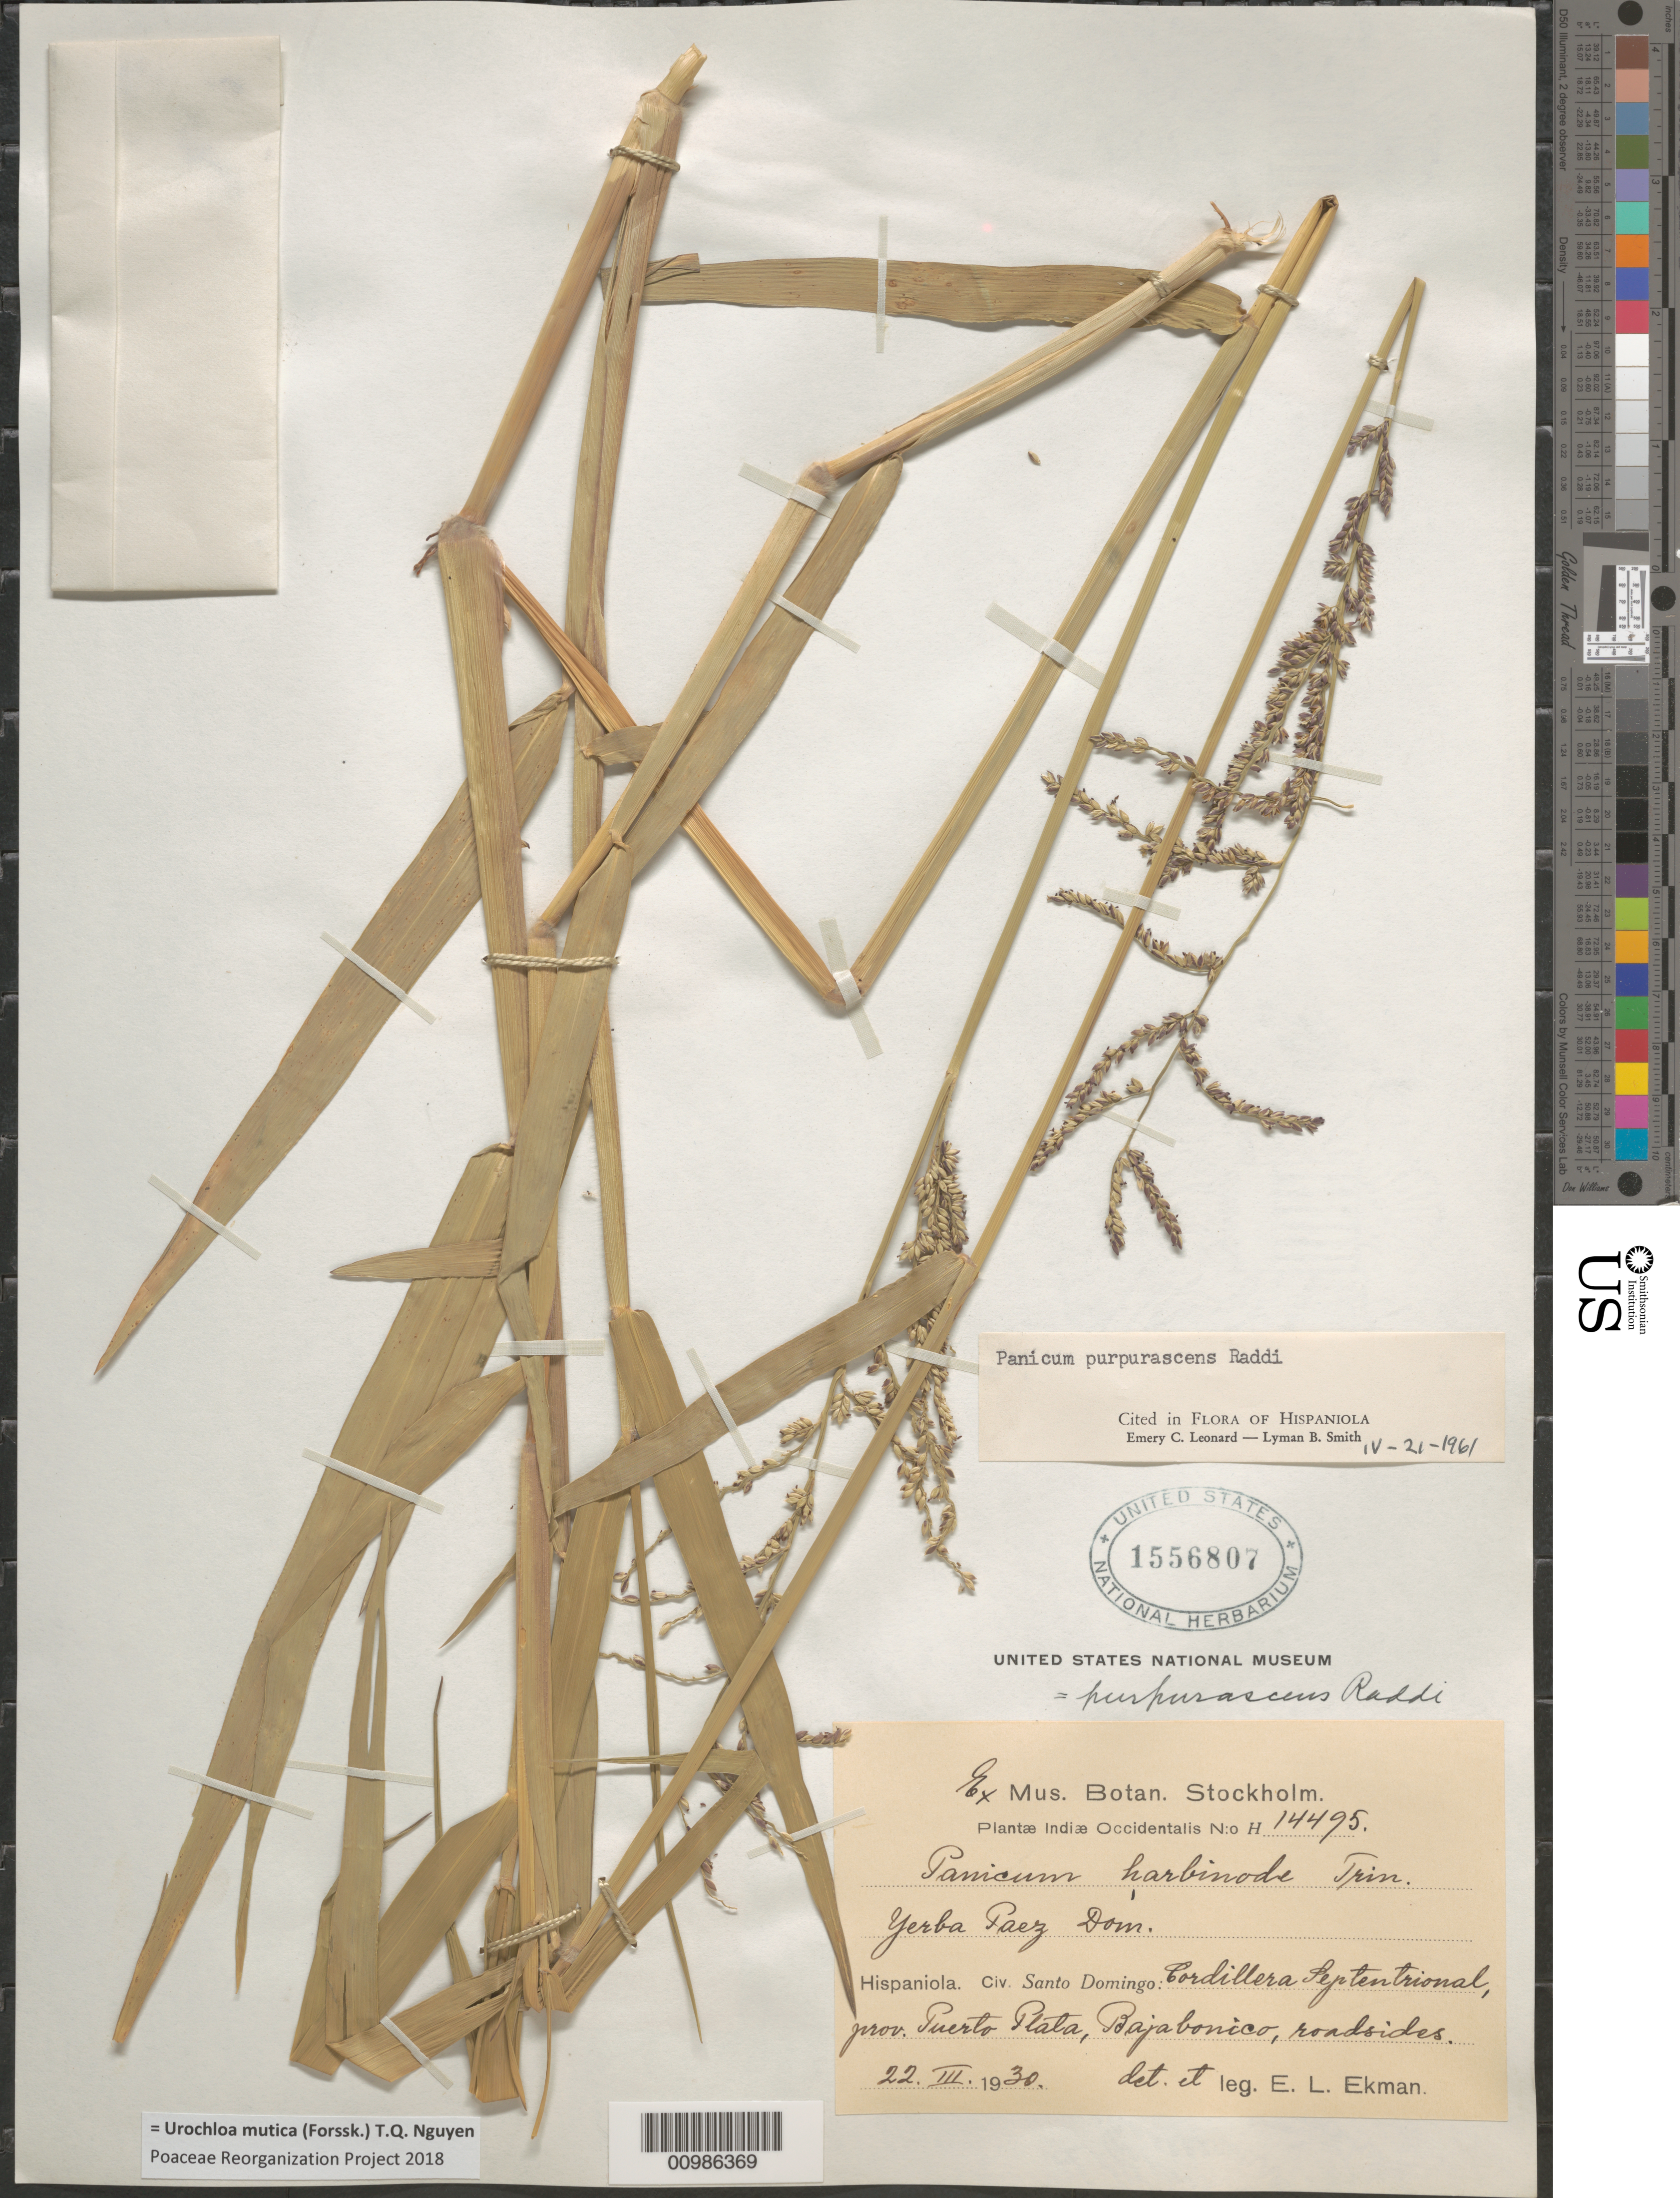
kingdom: Plantae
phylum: Tracheophyta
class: Liliopsida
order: Poales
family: Poaceae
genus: Brachiaria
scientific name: Brachiaria mutica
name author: (Forssk.) Stapf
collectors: E. L. Ekman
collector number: H 14495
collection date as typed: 22 Mar 1930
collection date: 1930-03-22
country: Dominican Republic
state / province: Puerto Plata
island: Hispaniola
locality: Cordillera Septentrional, Bajabonico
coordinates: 0 N, 0 E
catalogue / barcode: US 1556807